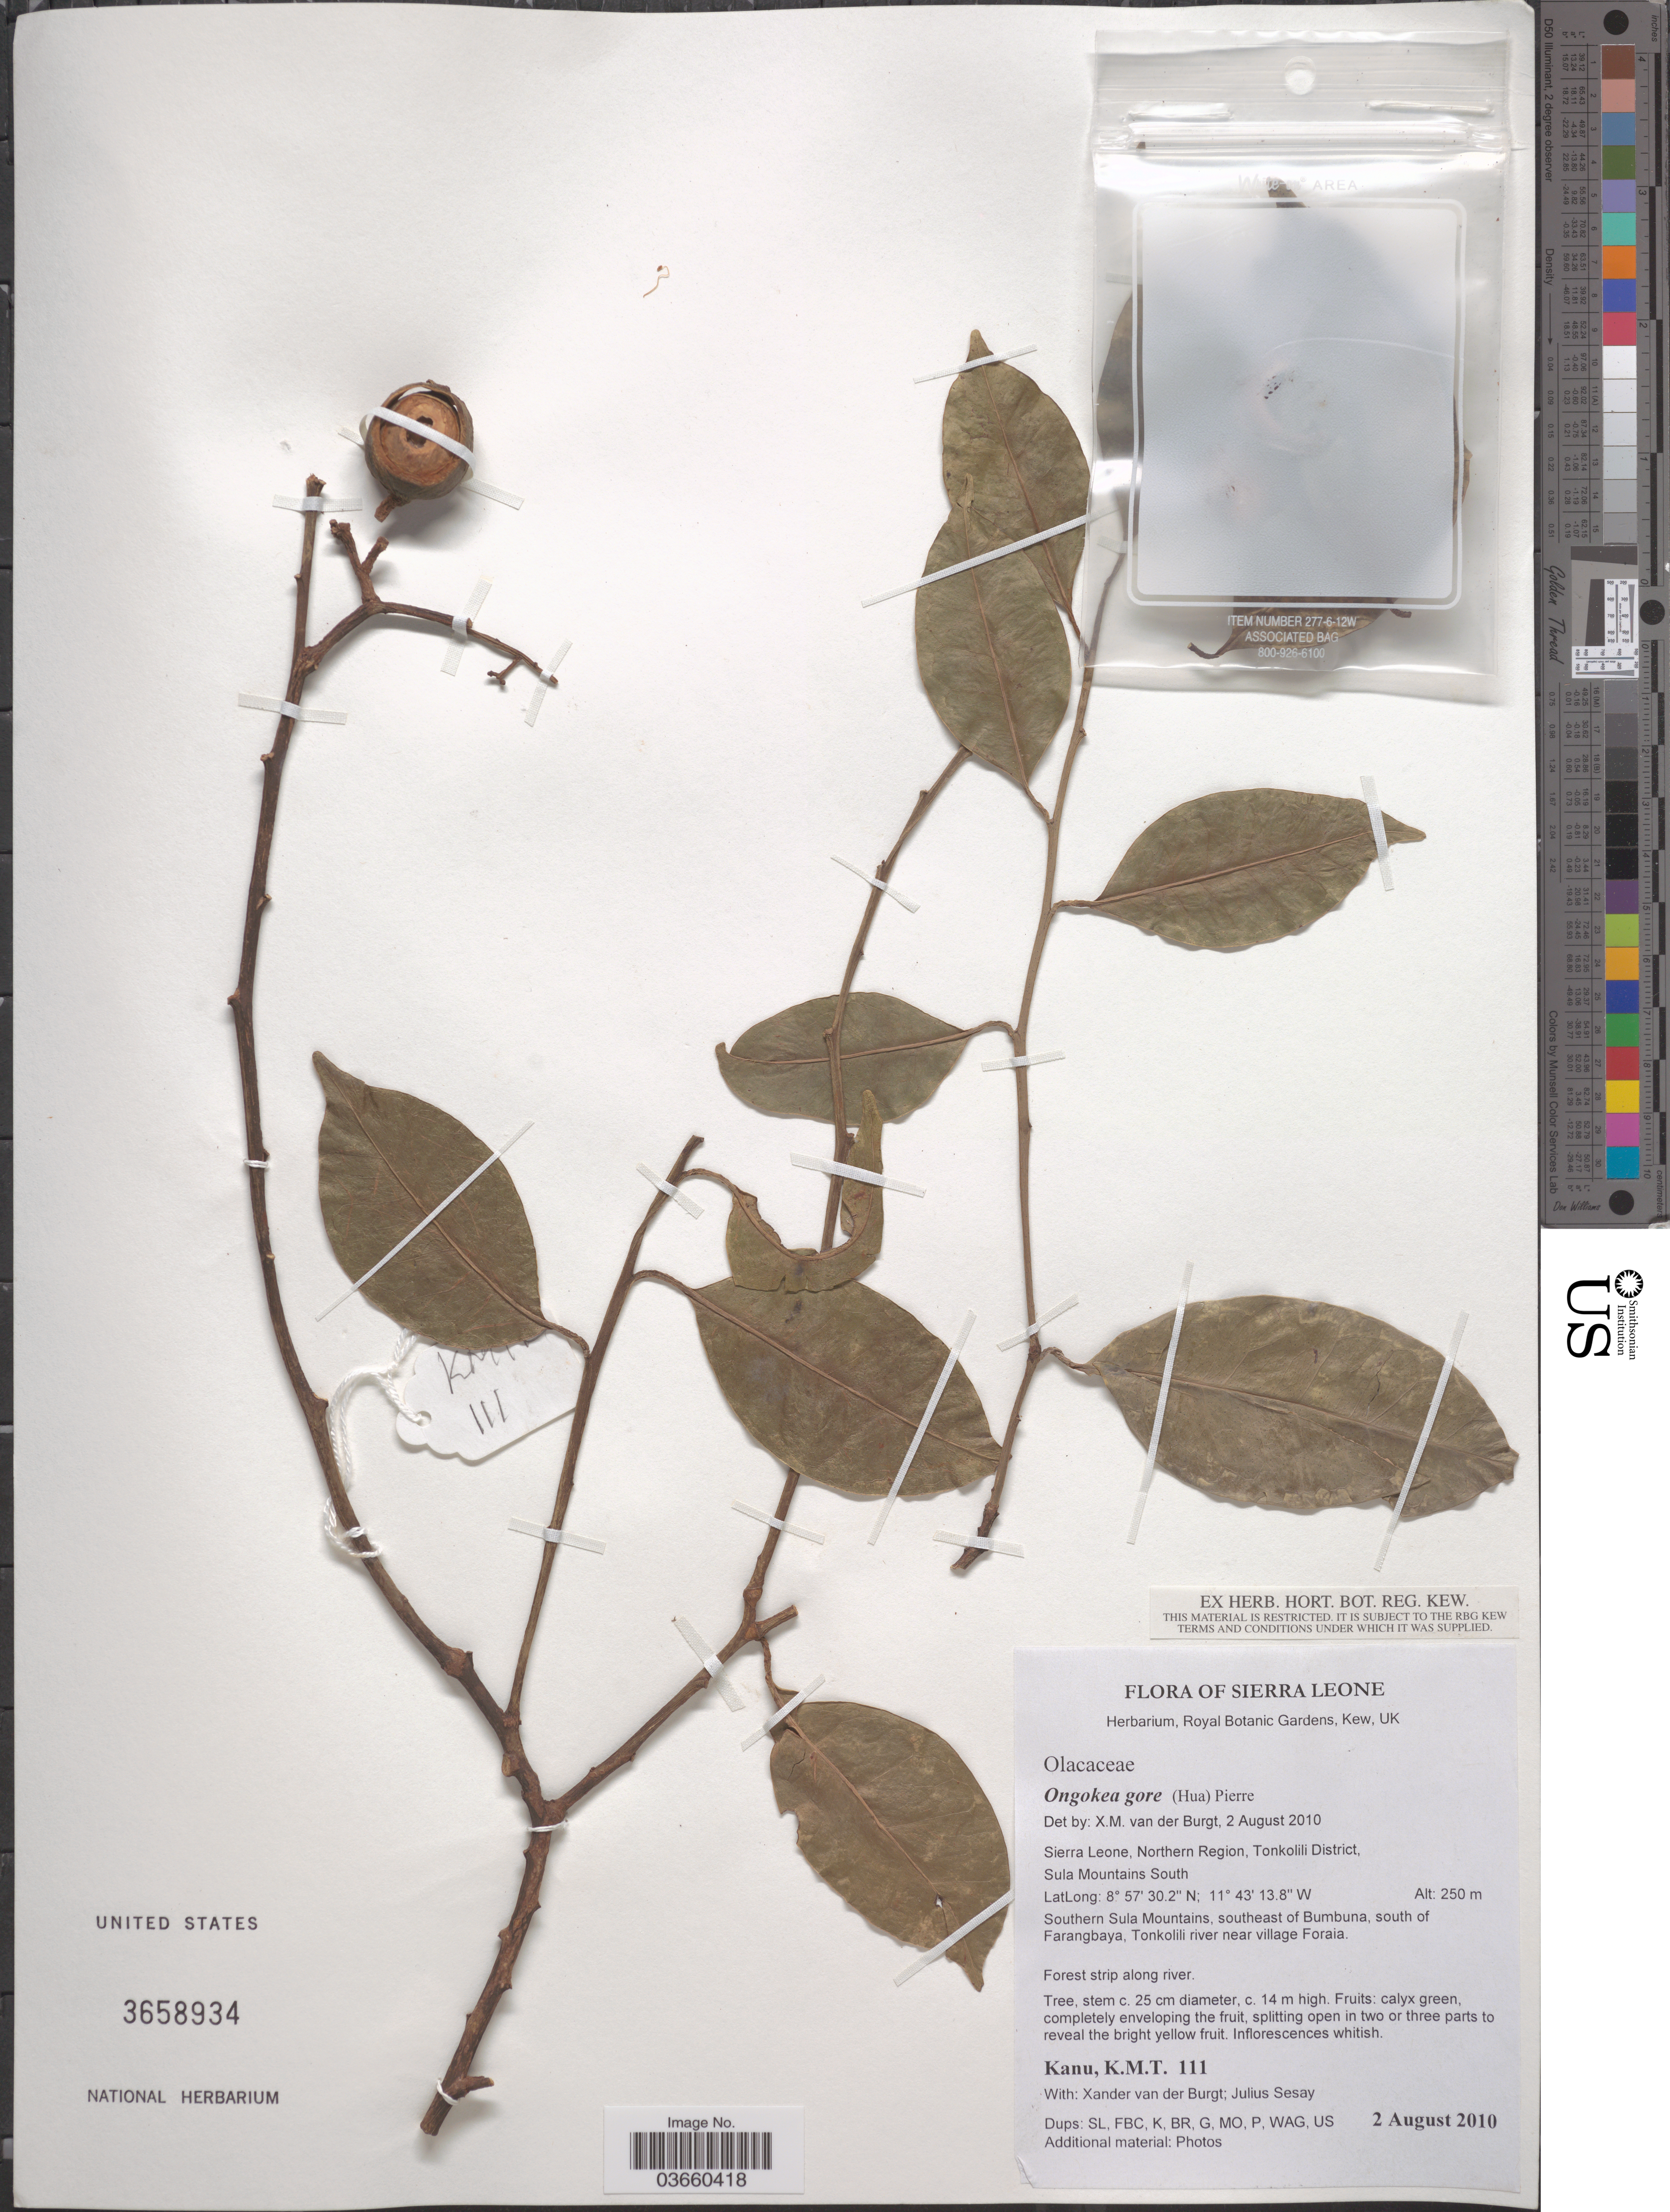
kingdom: Plantae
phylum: Tracheophyta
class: Magnoliopsida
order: Santalales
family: Aptandraceae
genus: Ongokea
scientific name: Ongokea gore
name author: (Hua) Pierre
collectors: K. Kanu, X. M. van der Burgt & J. Sesay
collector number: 111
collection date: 2010-08-02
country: Sierra Leone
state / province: Northern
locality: Northern Region, Tonkolili District, Sula Mountains South. Southern Sula Mountains, southeast of Bumbuna, south of Farangbaya, Tonkolili river near village Foraia. Foreststrip along river.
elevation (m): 250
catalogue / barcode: US 3658934